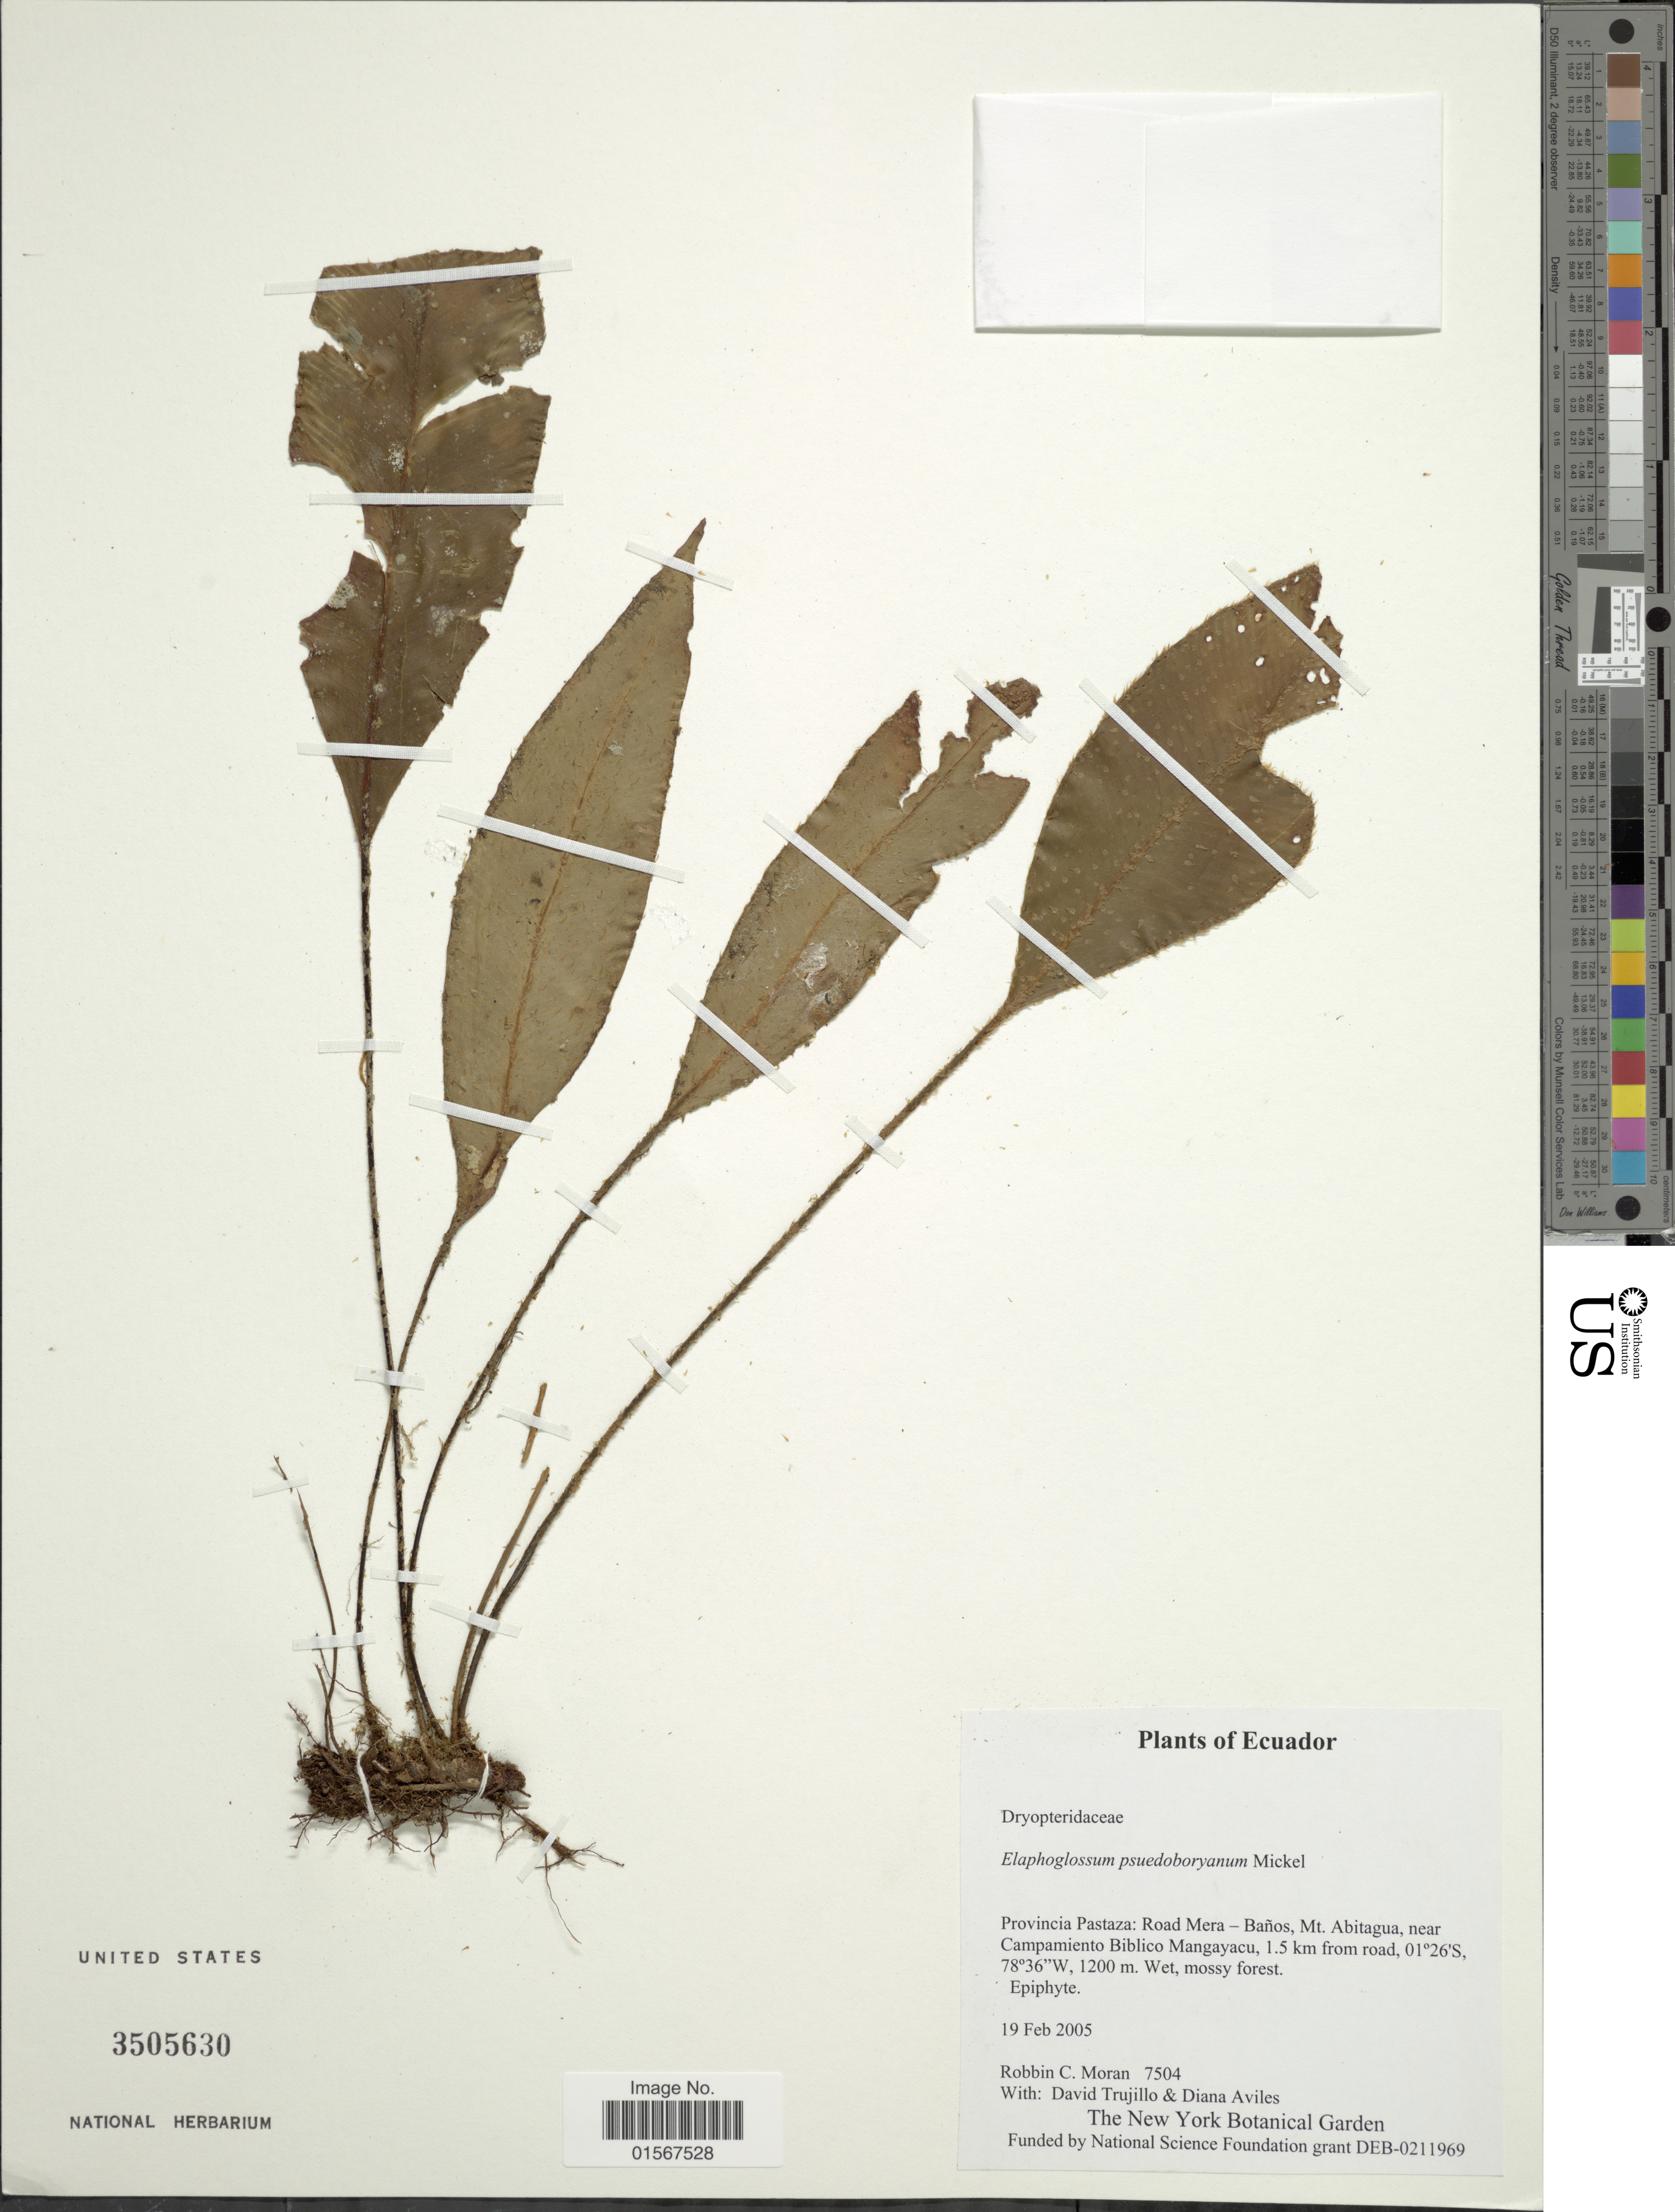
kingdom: Plantae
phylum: Tracheophyta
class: Polypodiopsida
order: Polypodiales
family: Dryopteridaceae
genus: Elaphoglossum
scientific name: Elaphoglossum pseudoboryanum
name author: Mickel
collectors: R. C. Moran, D. Trujillo & D. Aviles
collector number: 7504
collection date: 2005-02-19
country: Ecuador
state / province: Pastaza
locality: Ecuador, Provincia Pastaza: Road Mera-Baños, Mt. Abitagua, near Campamiento Biblico Mangayacu, 1.5 km from road.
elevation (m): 1200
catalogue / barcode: US 3505630